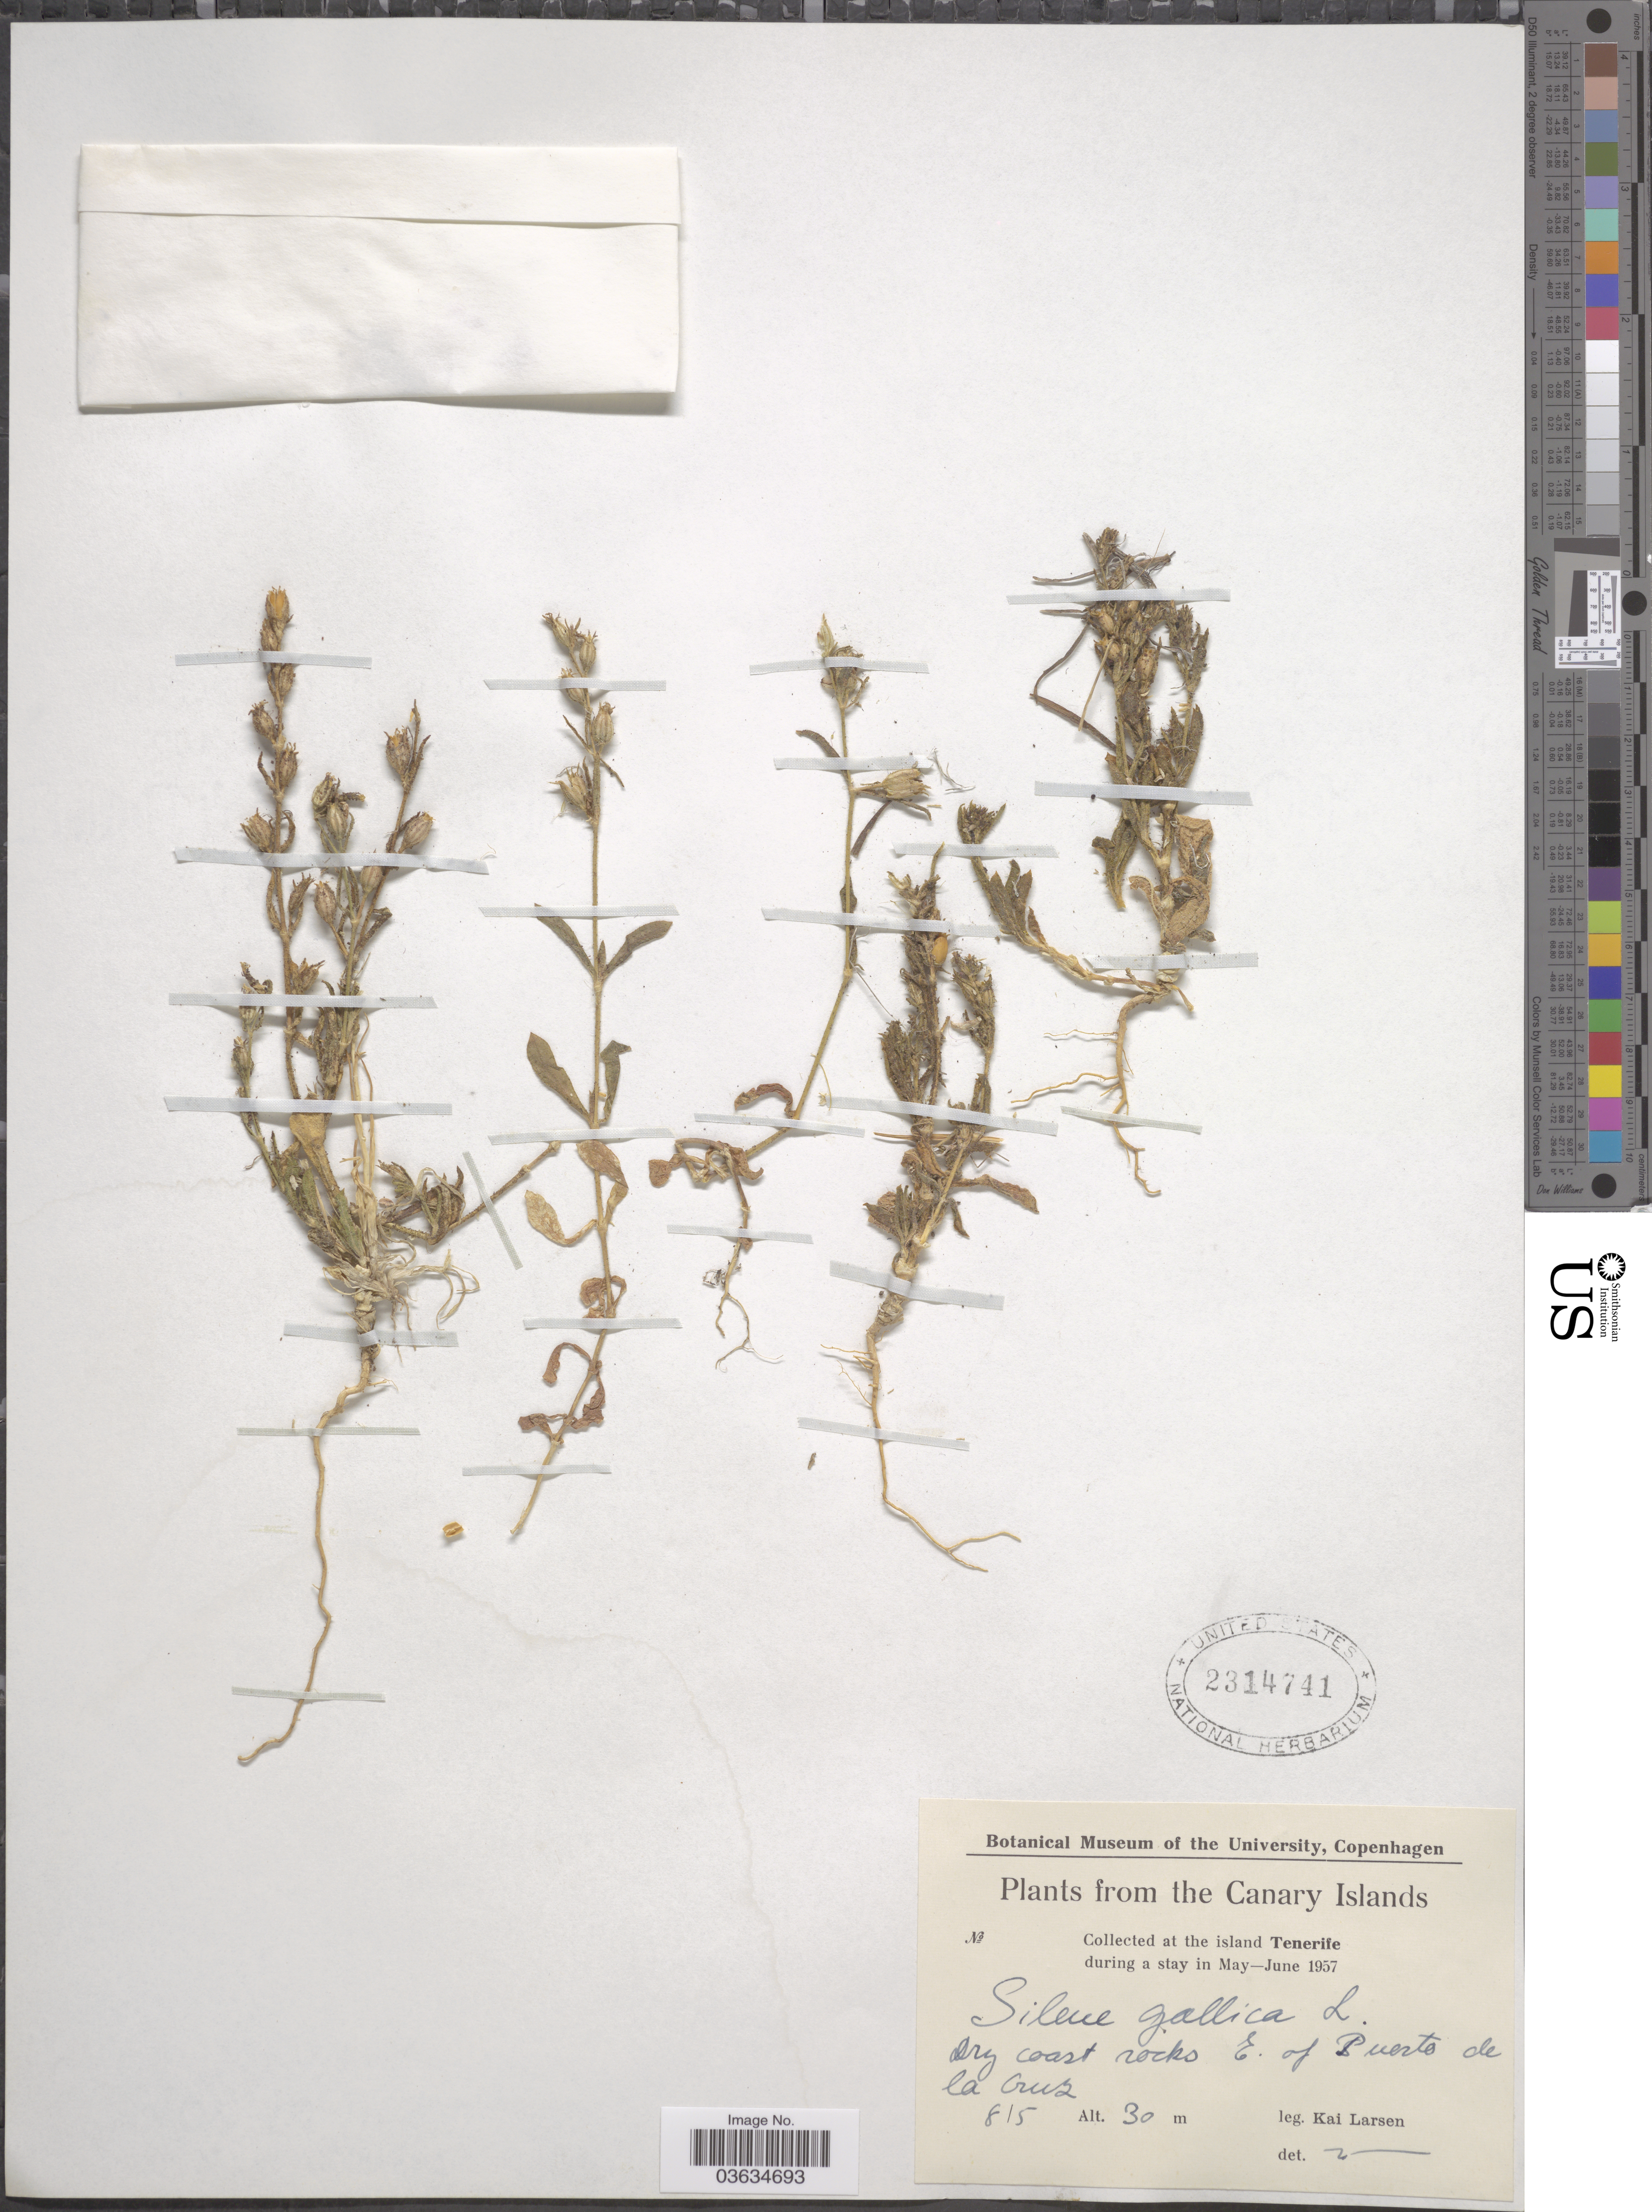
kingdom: Plantae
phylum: Tracheophyta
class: Magnoliopsida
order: Caryophyllales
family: Caryophyllaceae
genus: Silene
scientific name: Silene gallica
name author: L.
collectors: K. Larsen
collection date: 1957-05-08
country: Spain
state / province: Canarias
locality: The Canary Islands. The island Tenerife. Dry coast rocks E. of Puerto de la Cruz.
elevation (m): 30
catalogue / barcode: US 2314741